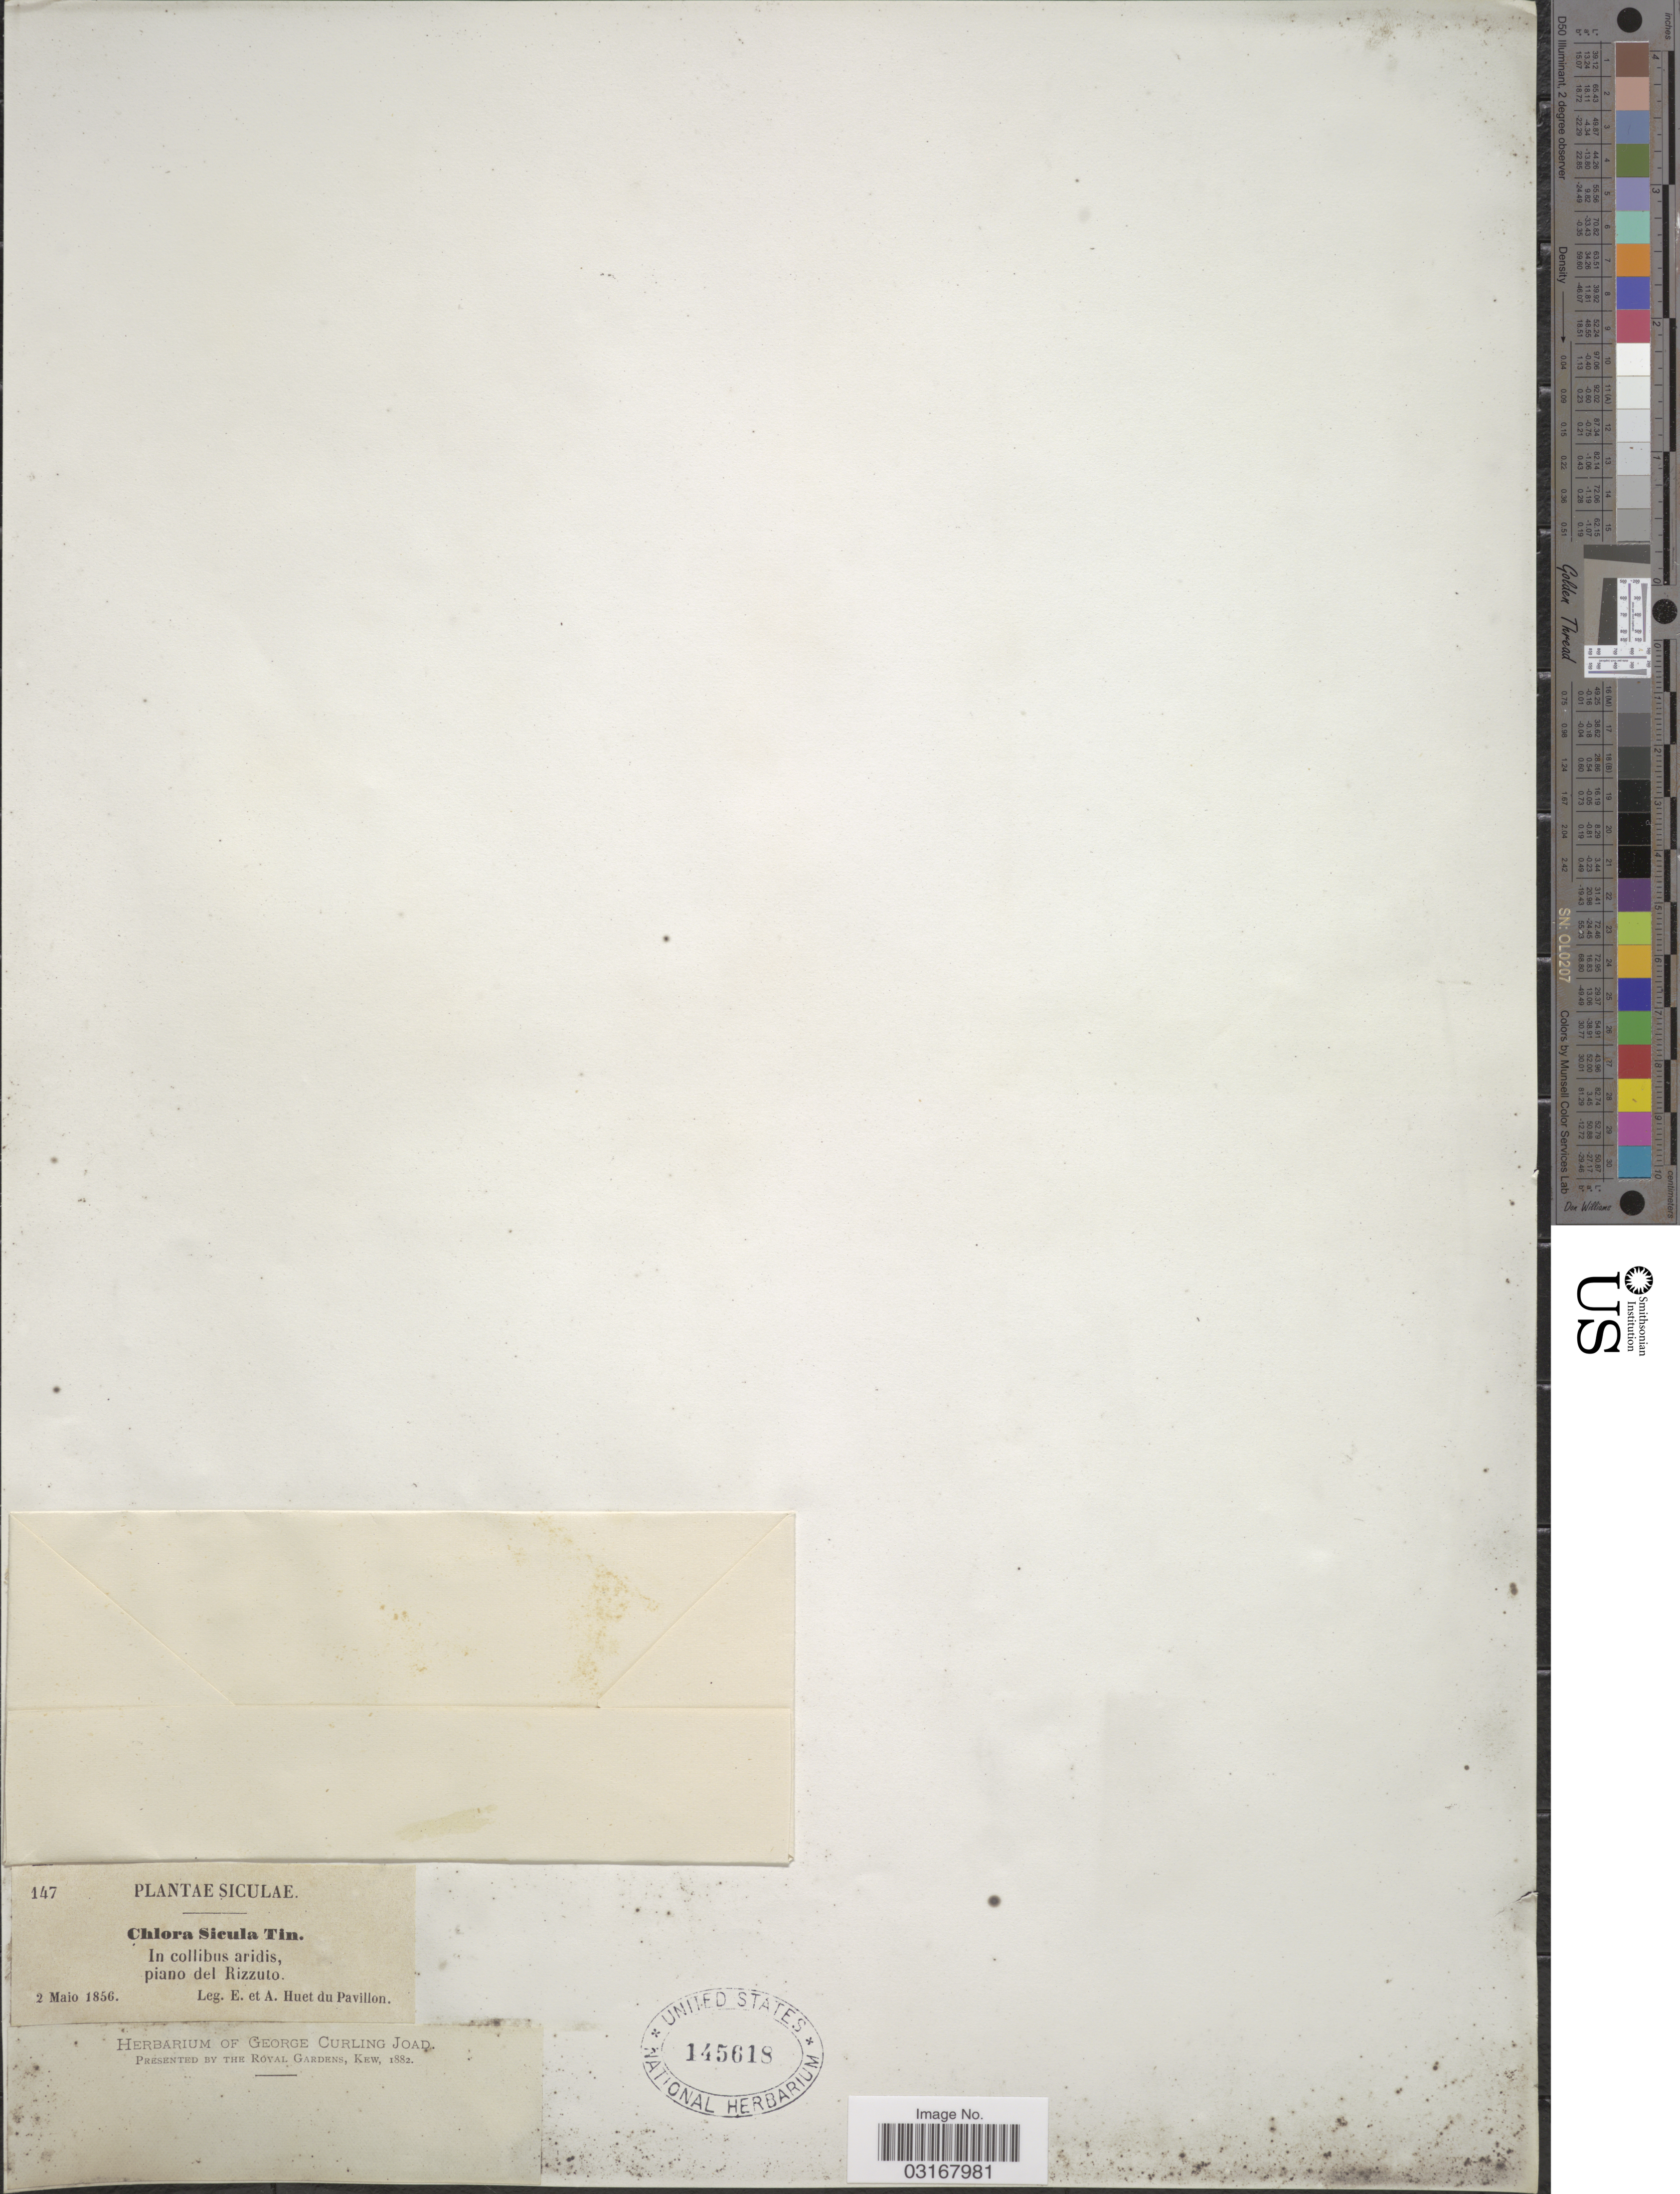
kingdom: Plantae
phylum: Tracheophyta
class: Magnoliopsida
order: Gentianales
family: Gentianaceae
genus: Chlora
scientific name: Chlora perfoliata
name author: (L.) L.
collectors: E. Huet du Pavillon & A. Huet du Pavillon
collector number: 147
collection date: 1856-05-02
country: Italy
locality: Siculae. In collibus aridis, piano del Rizzuto.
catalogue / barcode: US 145618